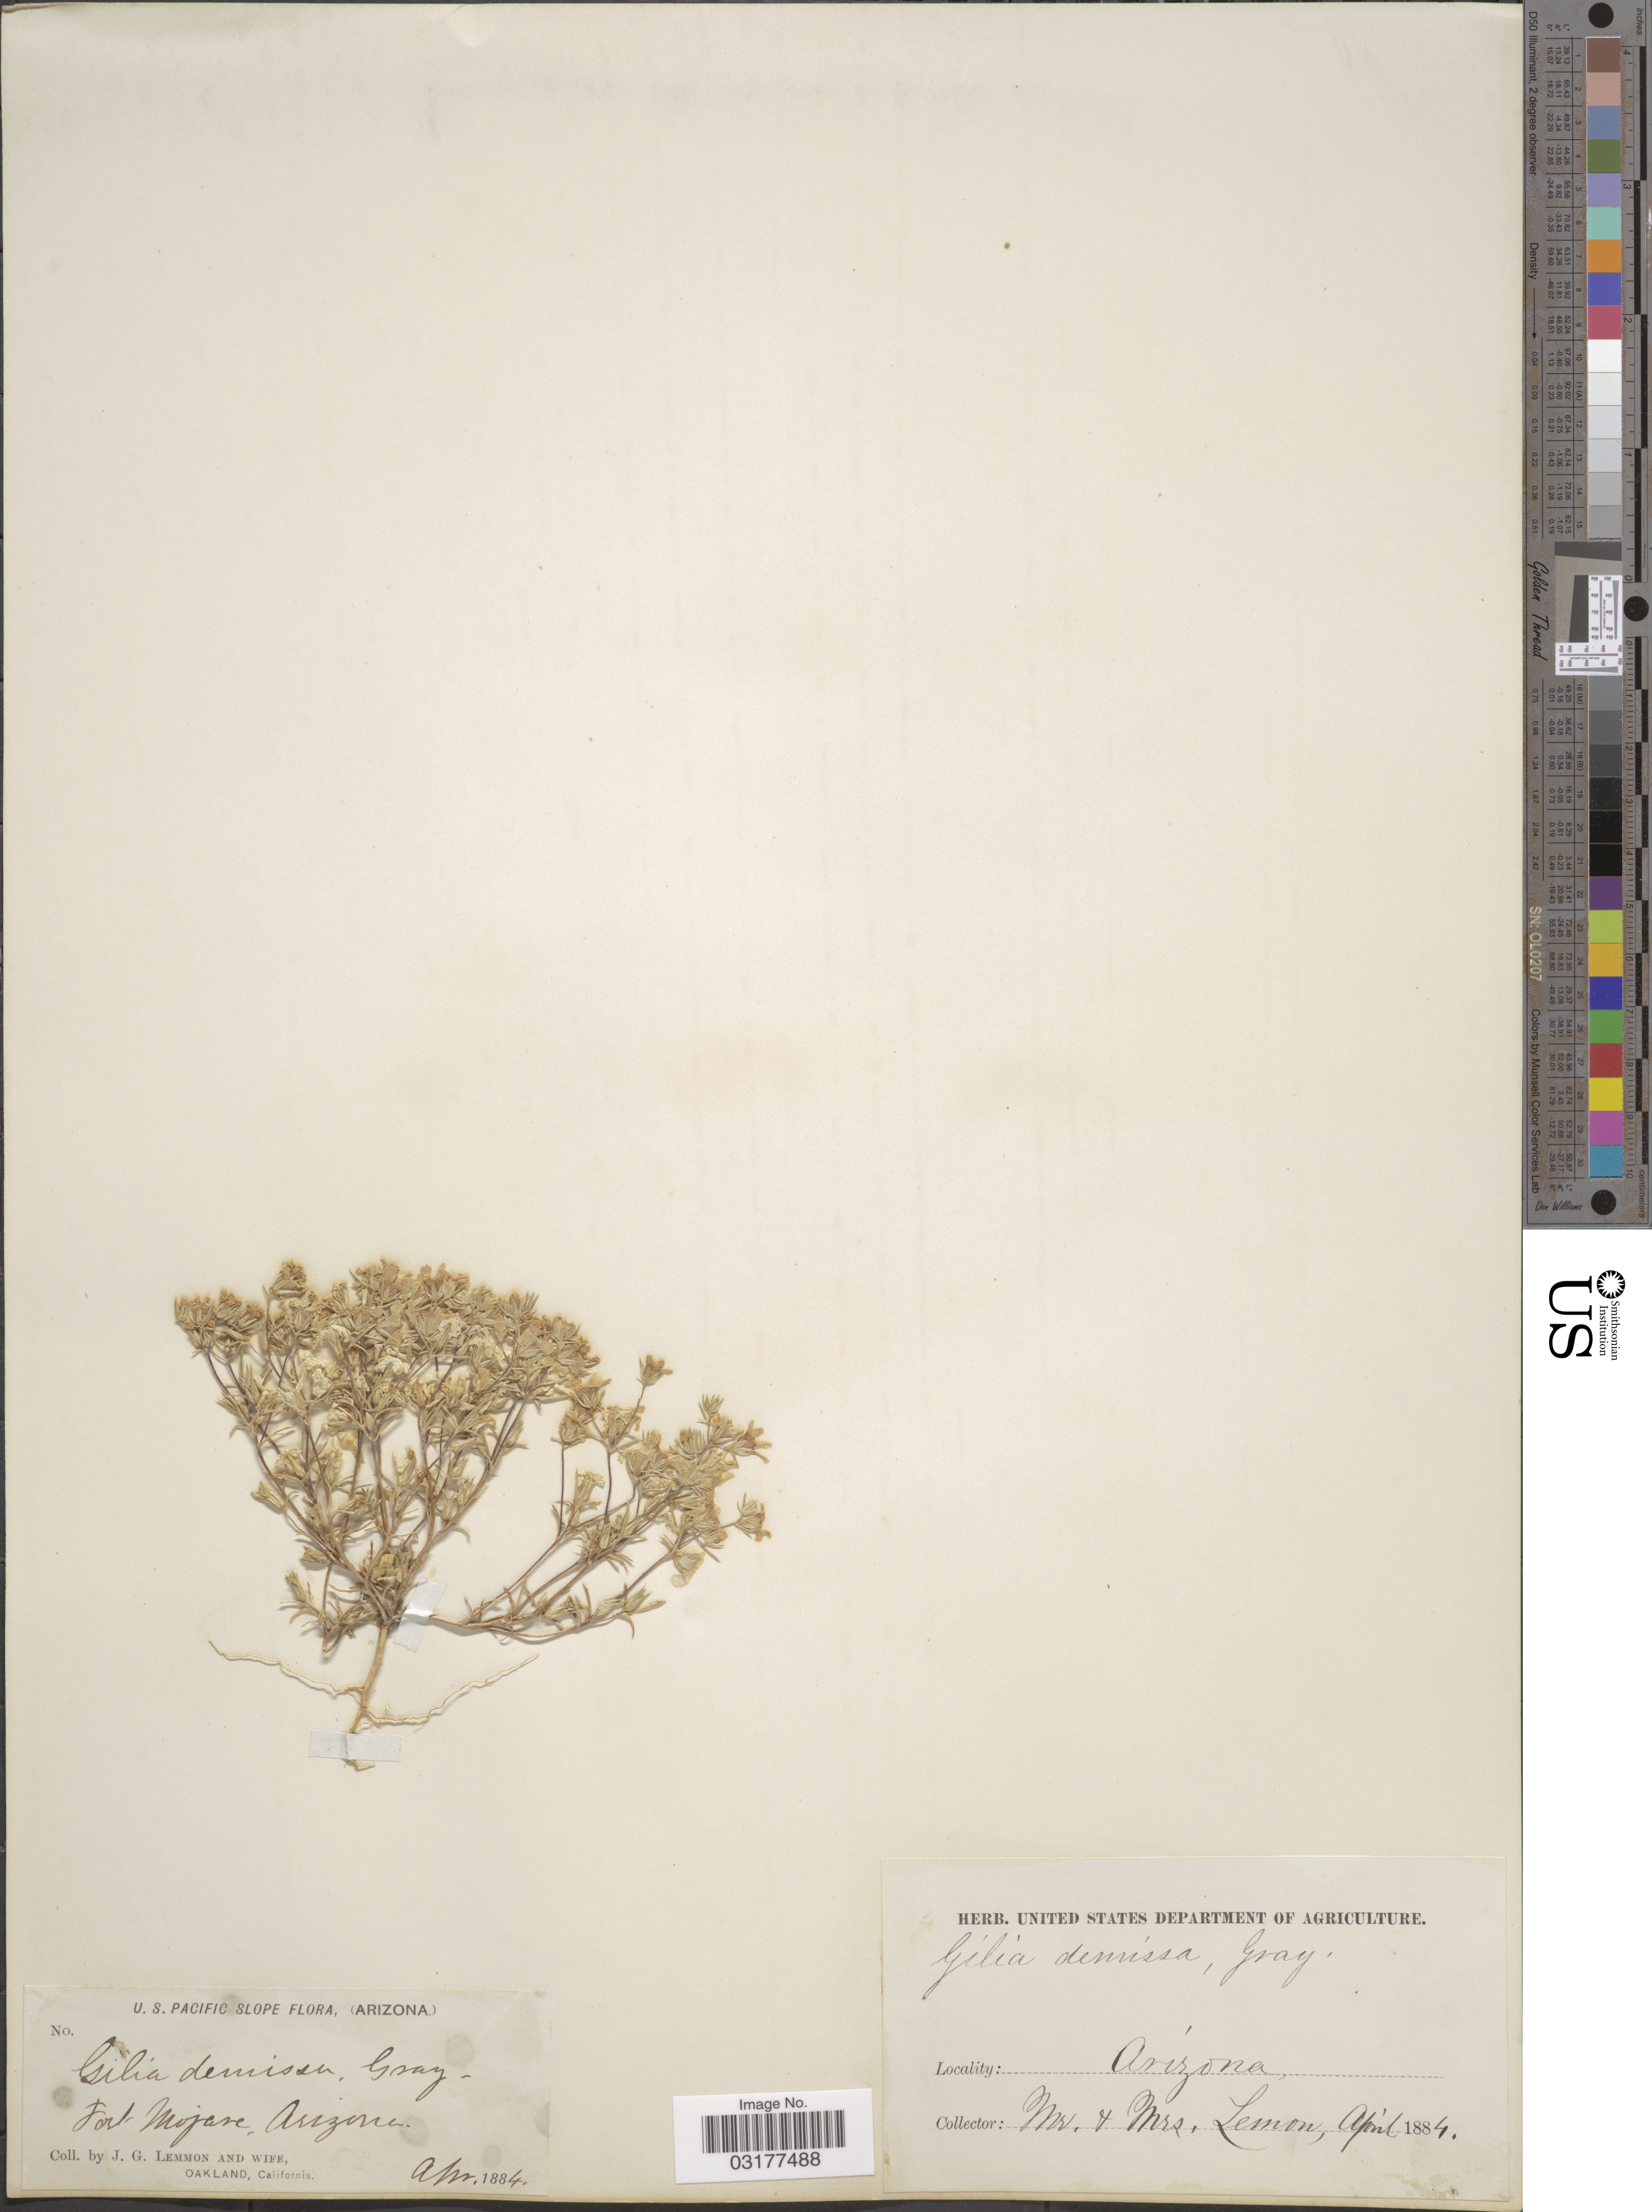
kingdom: Plantae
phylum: Tracheophyta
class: Magnoliopsida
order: Ericales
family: Polemoniaceae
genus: Linanthus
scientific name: Linanthus demissus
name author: (A. Gray) Greene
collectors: J. Lemmon & Mrs. J. G. Lemmon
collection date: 1884-04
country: United States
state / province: Arizona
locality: U.S. Pacific Slope. Fort Mojare.